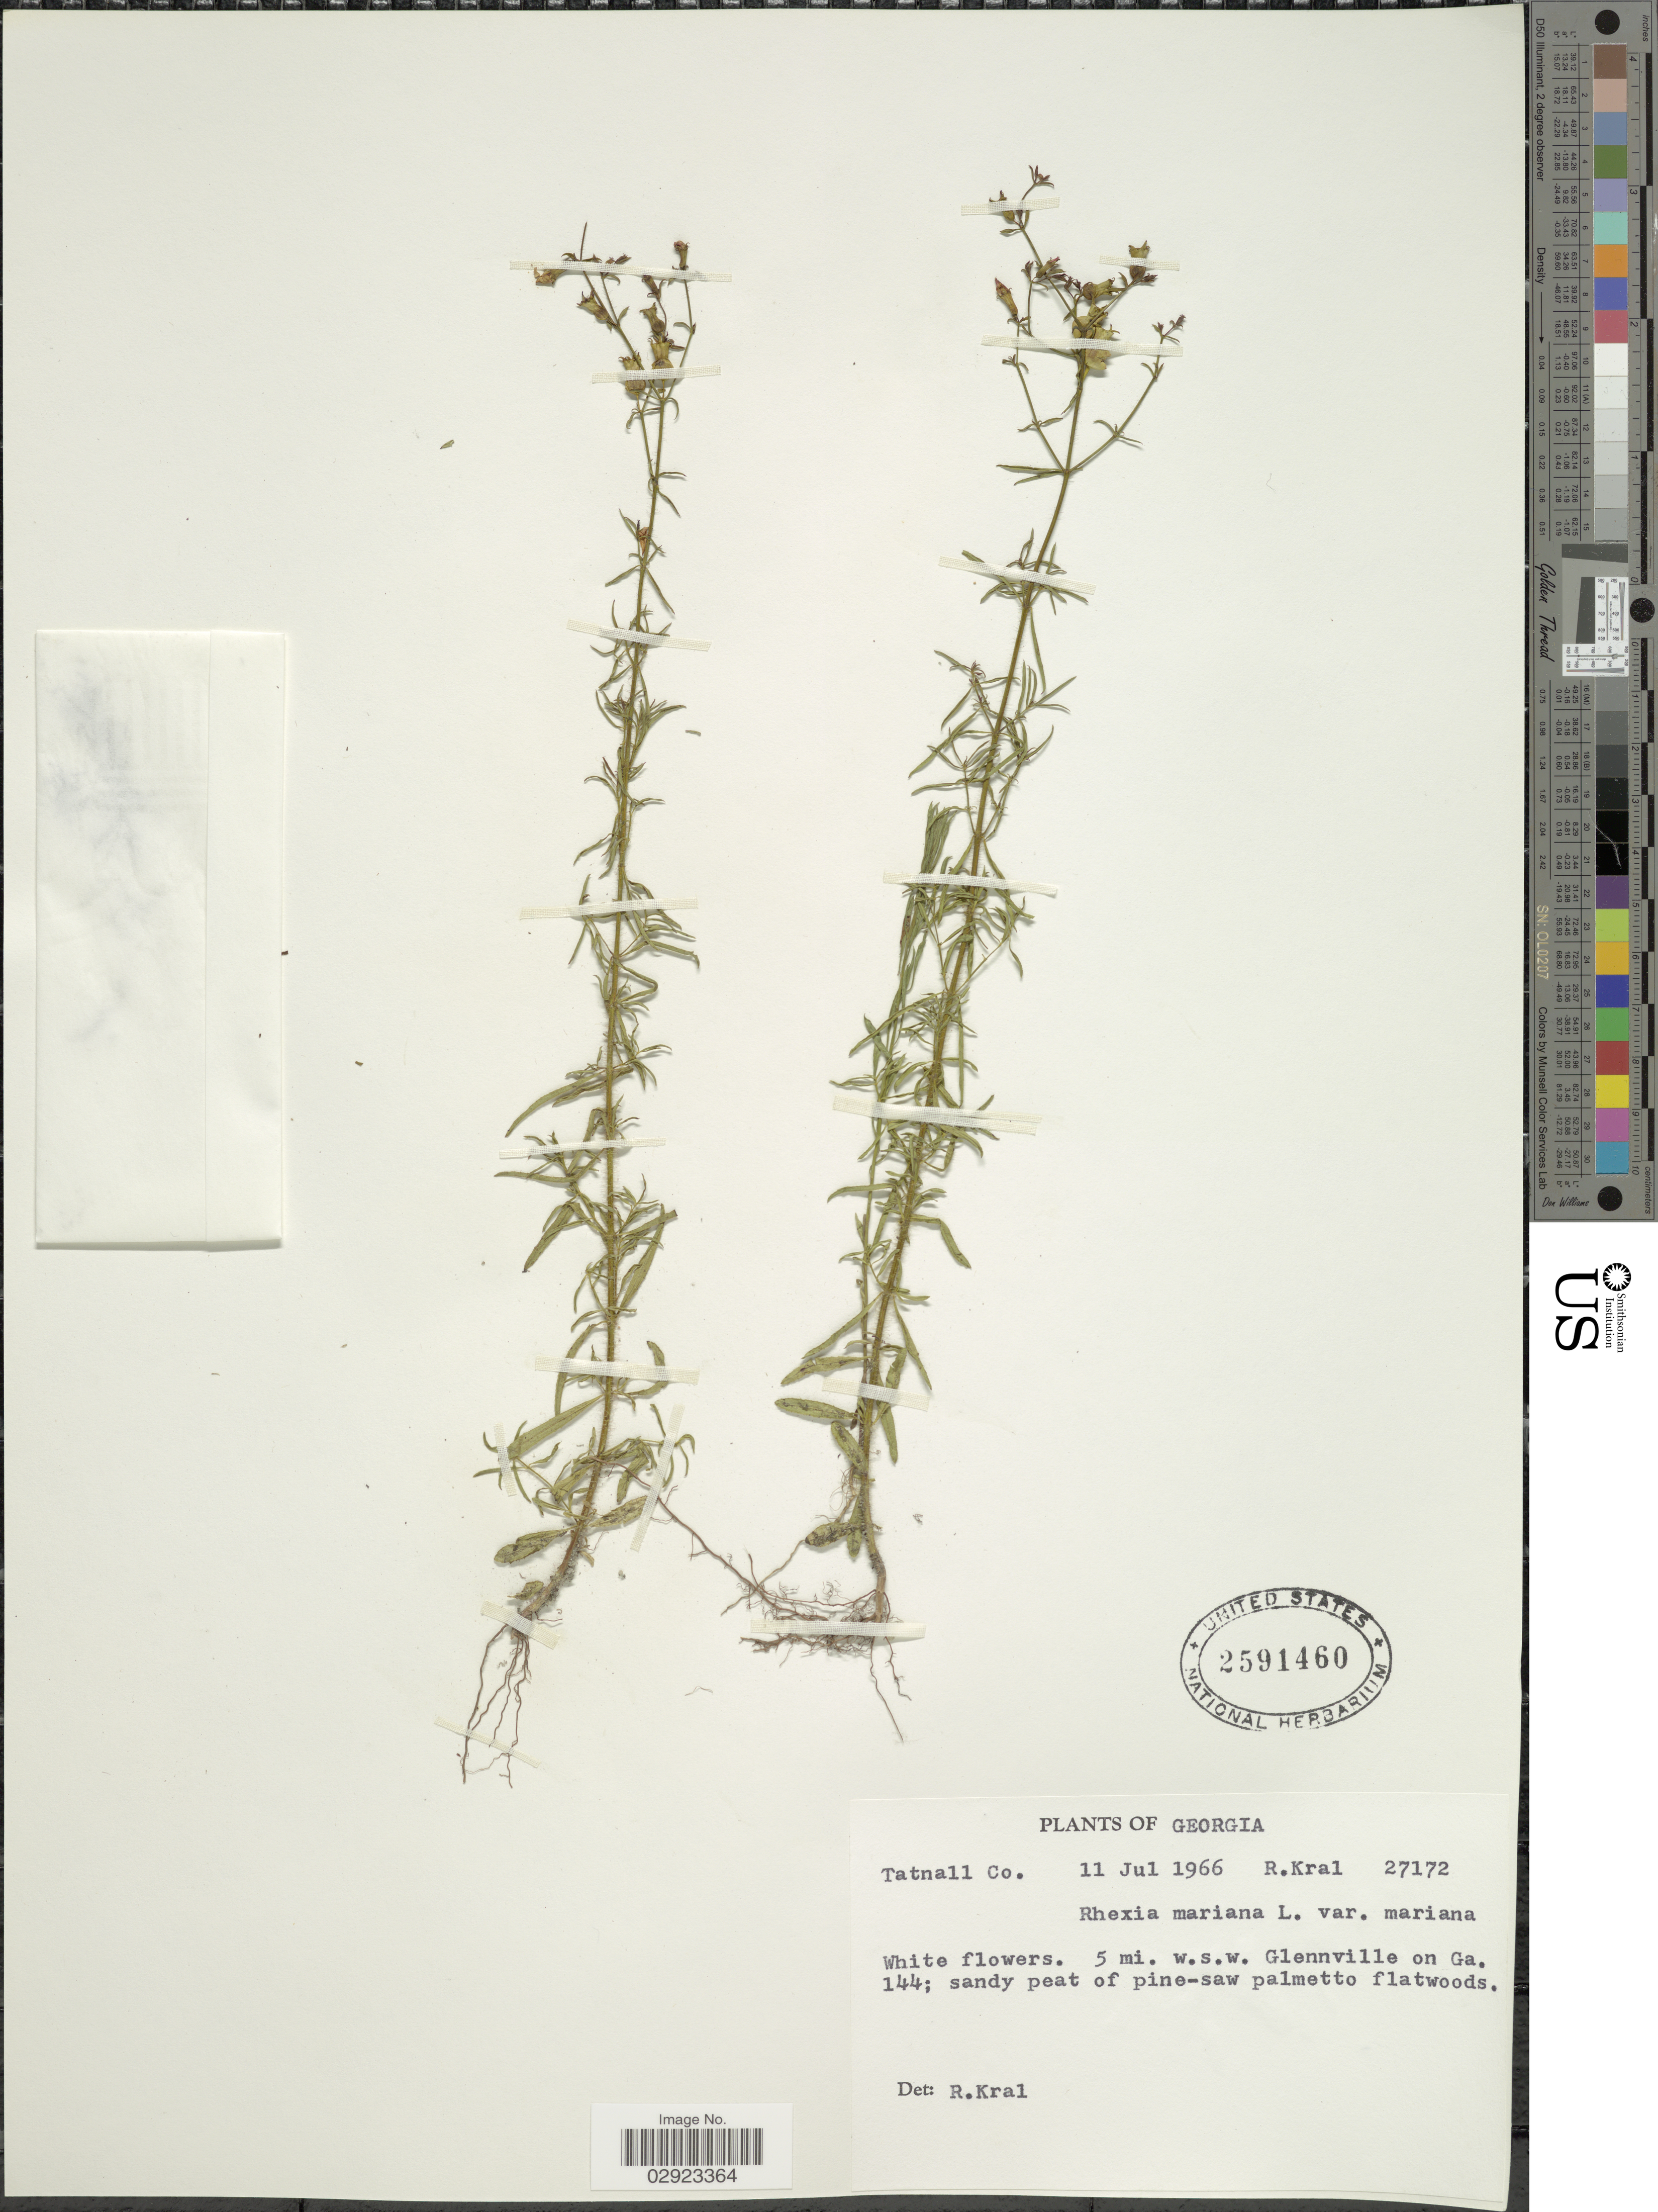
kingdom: Plantae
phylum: Tracheophyta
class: Magnoliopsida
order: Myrtales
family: Melastomataceae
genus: Rhexia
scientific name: Rhexia mariana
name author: L.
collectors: R. Kral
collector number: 27172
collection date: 1966-07-11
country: United States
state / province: Georgia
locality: Tatnall Co., 5 mi. w.s.w. Glennville on Ga. 144.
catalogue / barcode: US 2591460